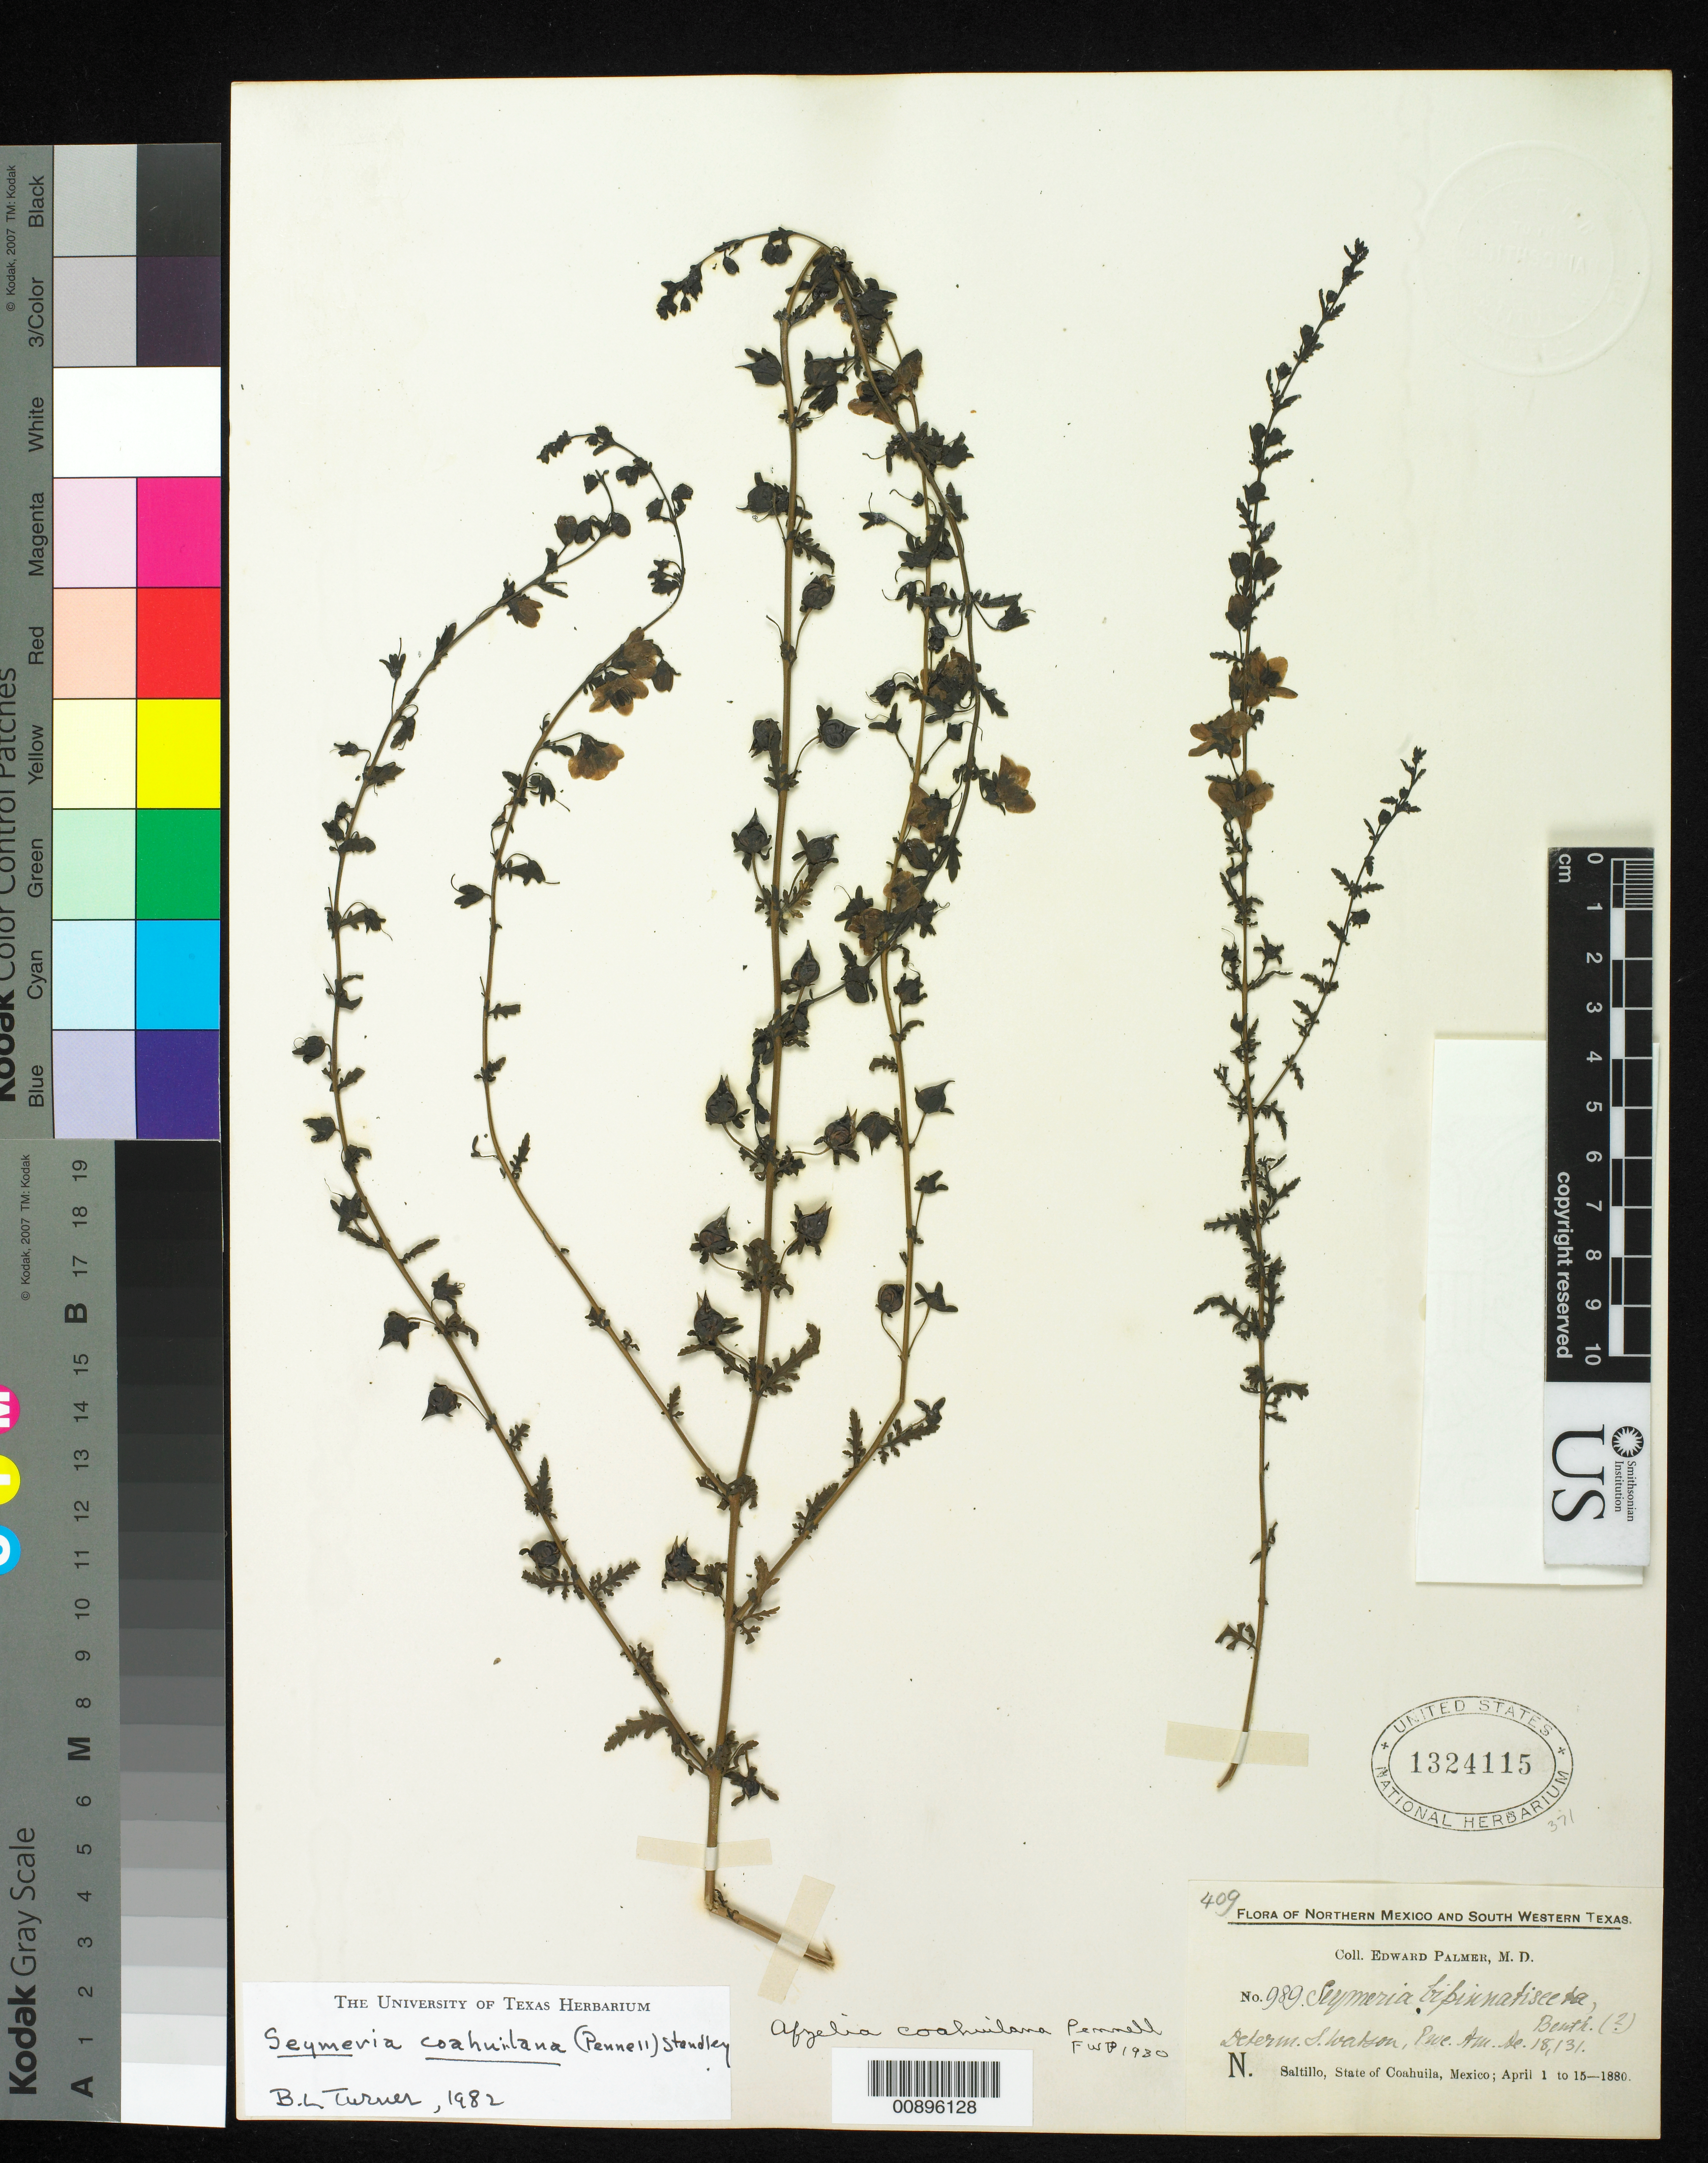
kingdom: Plantae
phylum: Tracheophyta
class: Magnoliopsida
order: Lamiales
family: Orobanchaceae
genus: Seymeria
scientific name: Seymeria coahuilana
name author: (Pennell) Standl.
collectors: E. Palmer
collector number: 989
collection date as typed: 01 Apr 1880 to 15 Apr 1880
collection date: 1880-04-01/1880-04-15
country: Mexico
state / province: Coahuila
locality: N. Saltillo, Coahuila.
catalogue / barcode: US 1324115